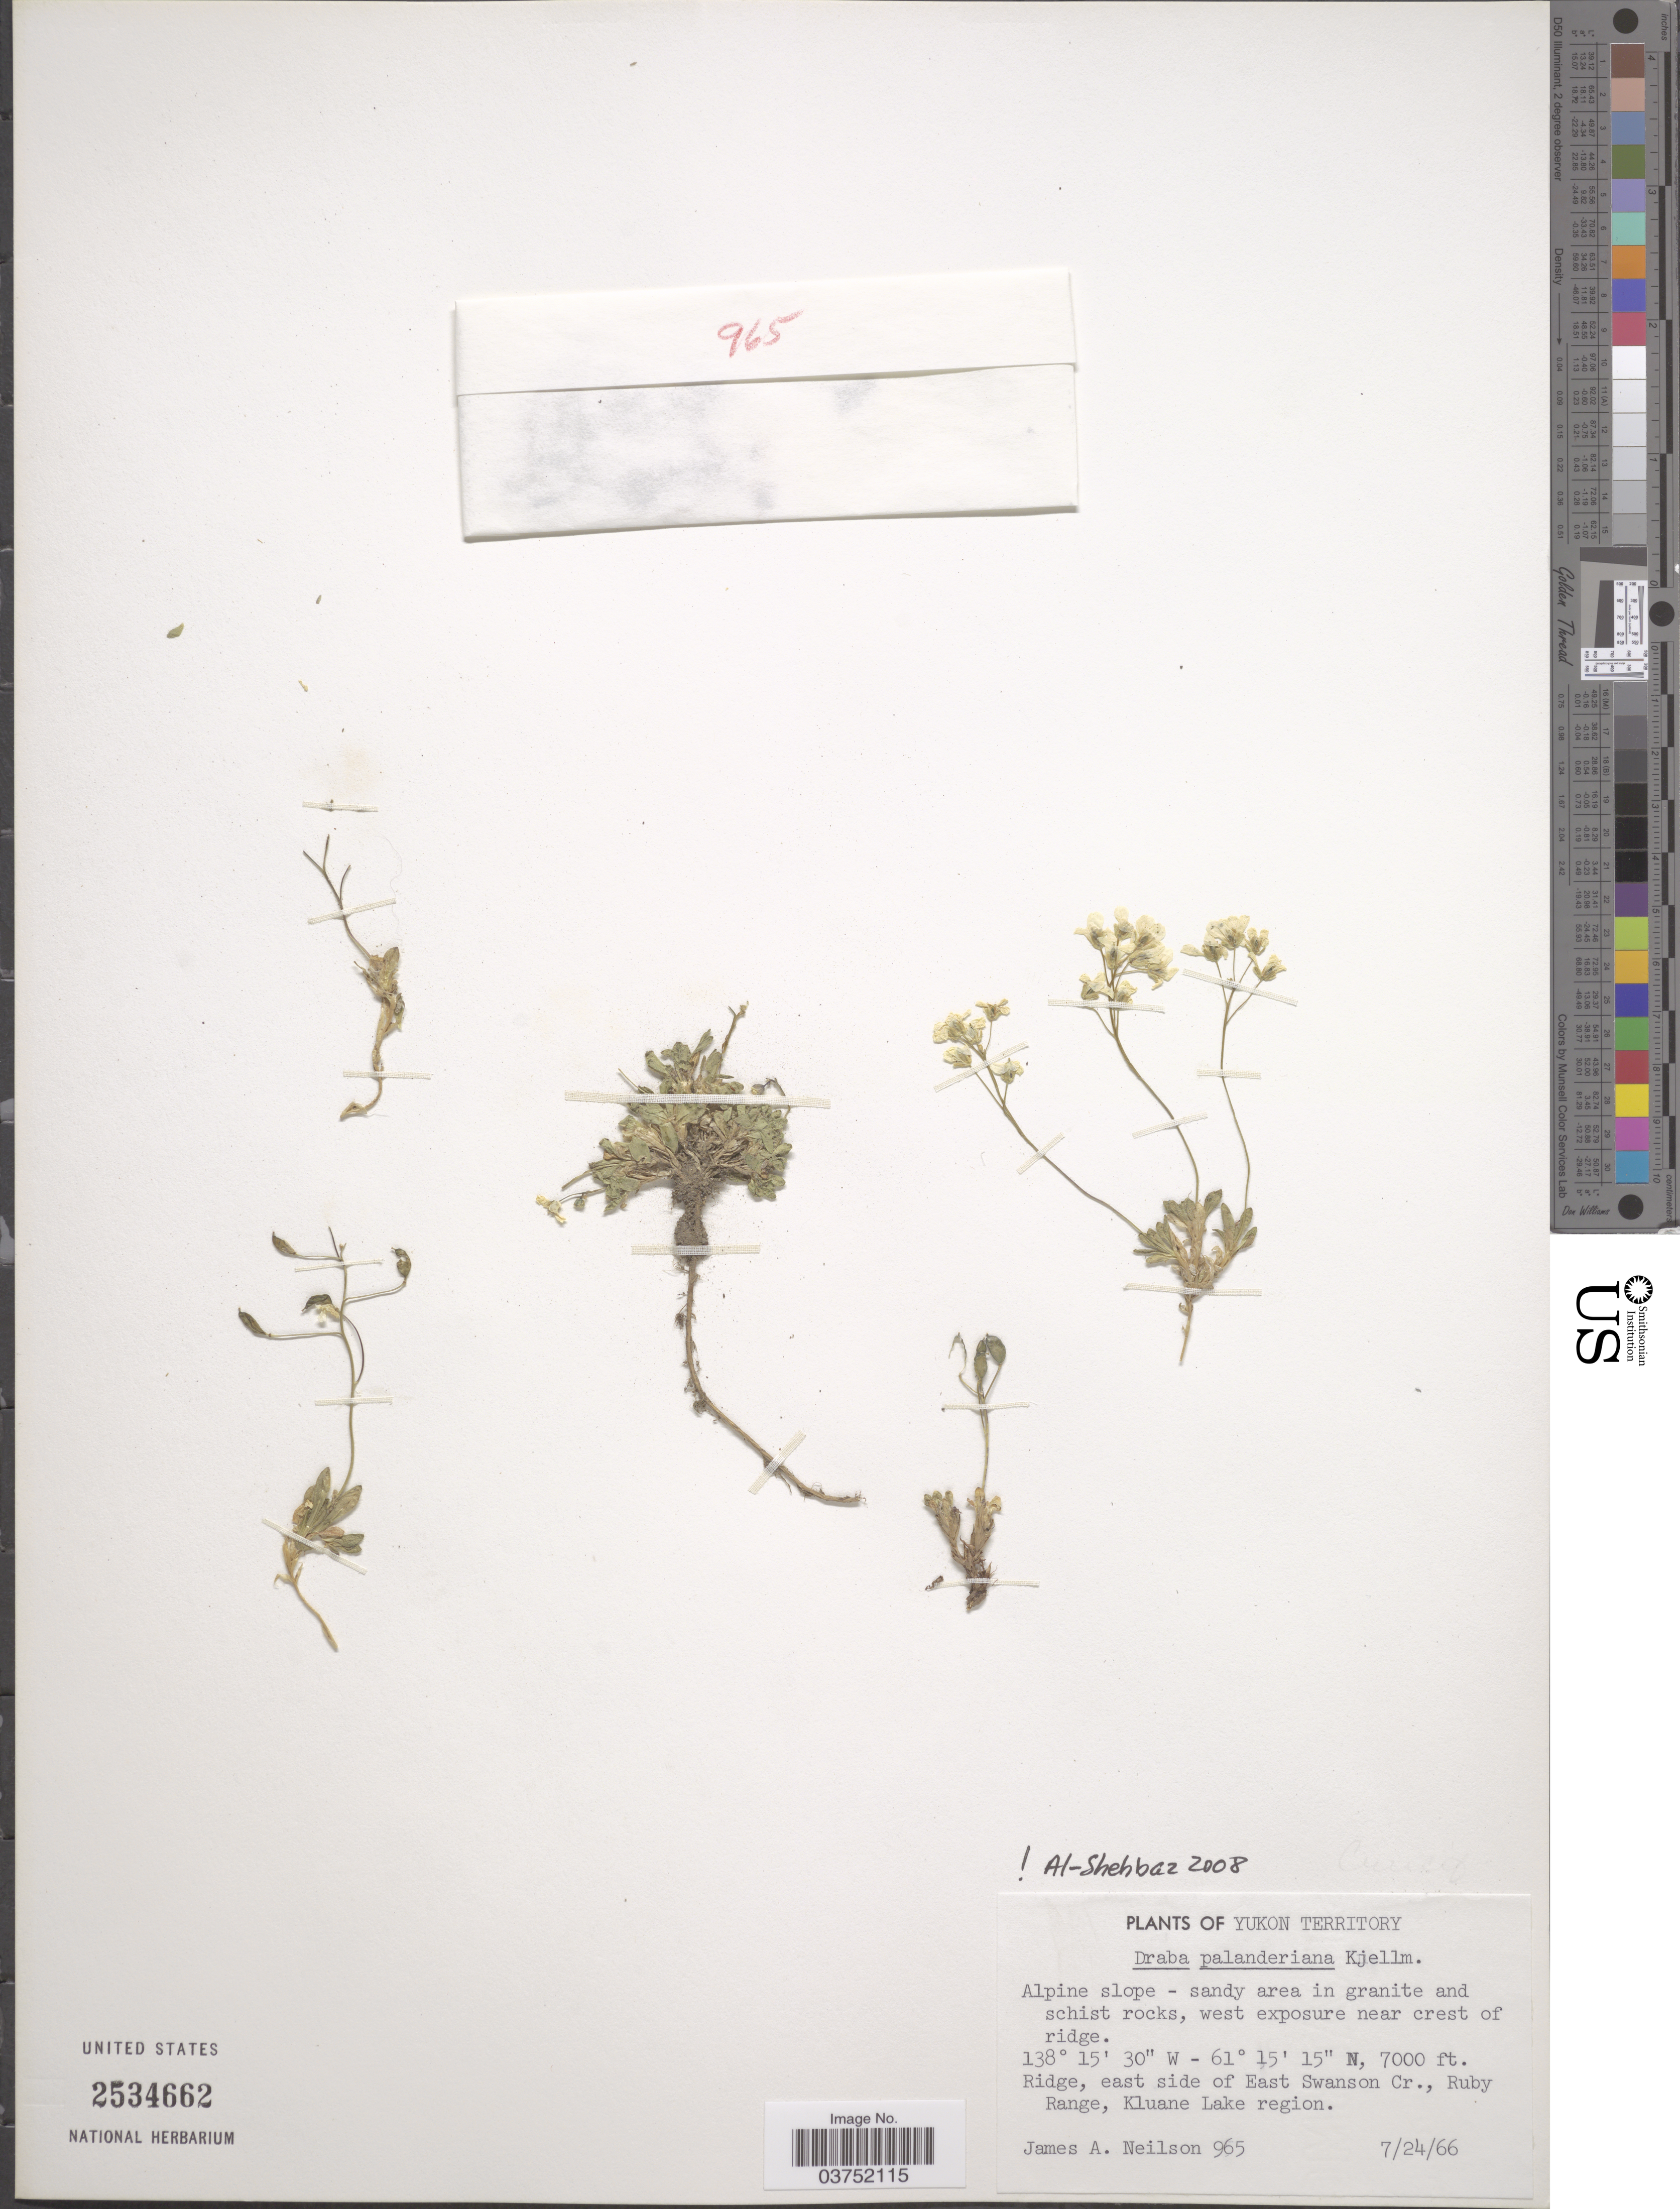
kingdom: Plantae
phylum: Tracheophyta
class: Magnoliopsida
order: Brassicales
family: Brassicaceae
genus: Draba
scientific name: Draba palanderiana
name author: Kjellm.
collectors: J. Neilson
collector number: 965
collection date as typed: Transcribed d/m/y: 24/7/66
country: Canada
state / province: Yukon Territory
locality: Ridge, east side of East Swanson Cr., Ruby Range, Kluane Lake region.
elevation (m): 2134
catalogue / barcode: US 2534662